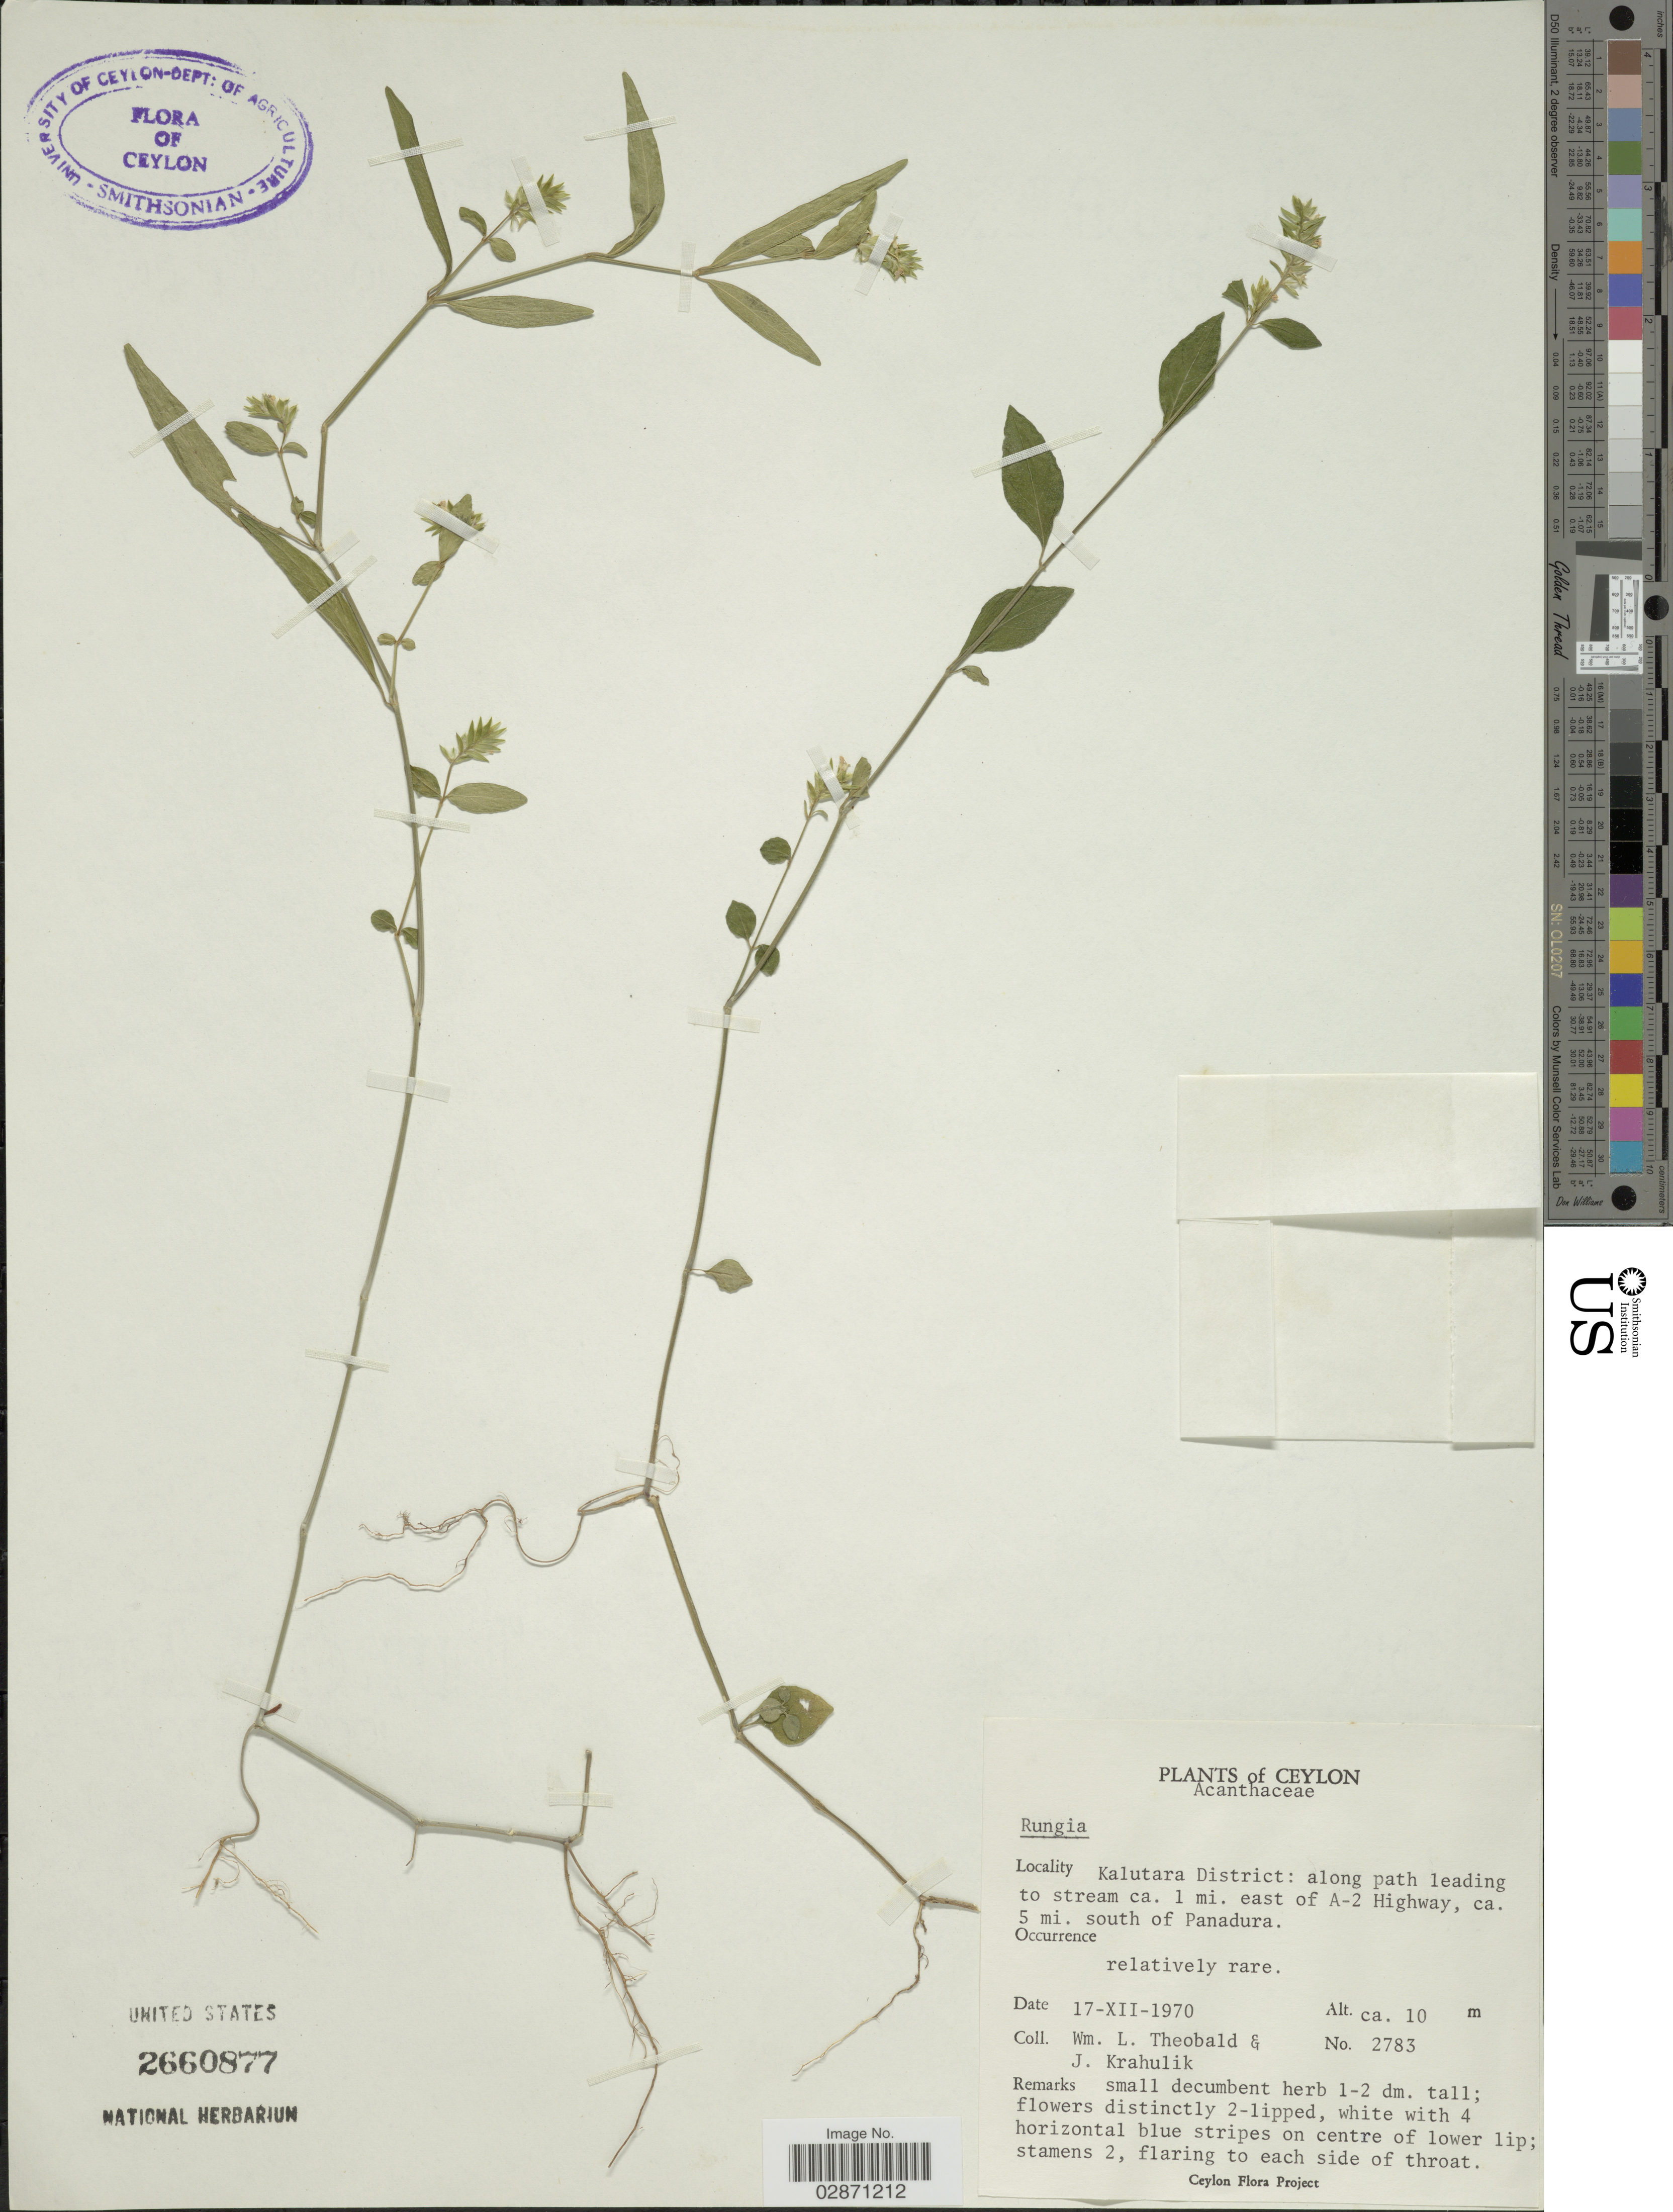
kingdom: Plantae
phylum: Tracheophyta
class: Magnoliopsida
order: Lamiales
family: Acanthaceae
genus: Rungia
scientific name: Rungia sp.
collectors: W. L. Theobald & J. Krahulik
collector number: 2783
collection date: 1970-12-17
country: Sri Lanka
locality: Ceylon. Kalutara District: along path leading to stream ca. 1 mi. east of A-2 Highway, ca. 5 mi. south of Panadura.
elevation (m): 10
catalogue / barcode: US 2660877